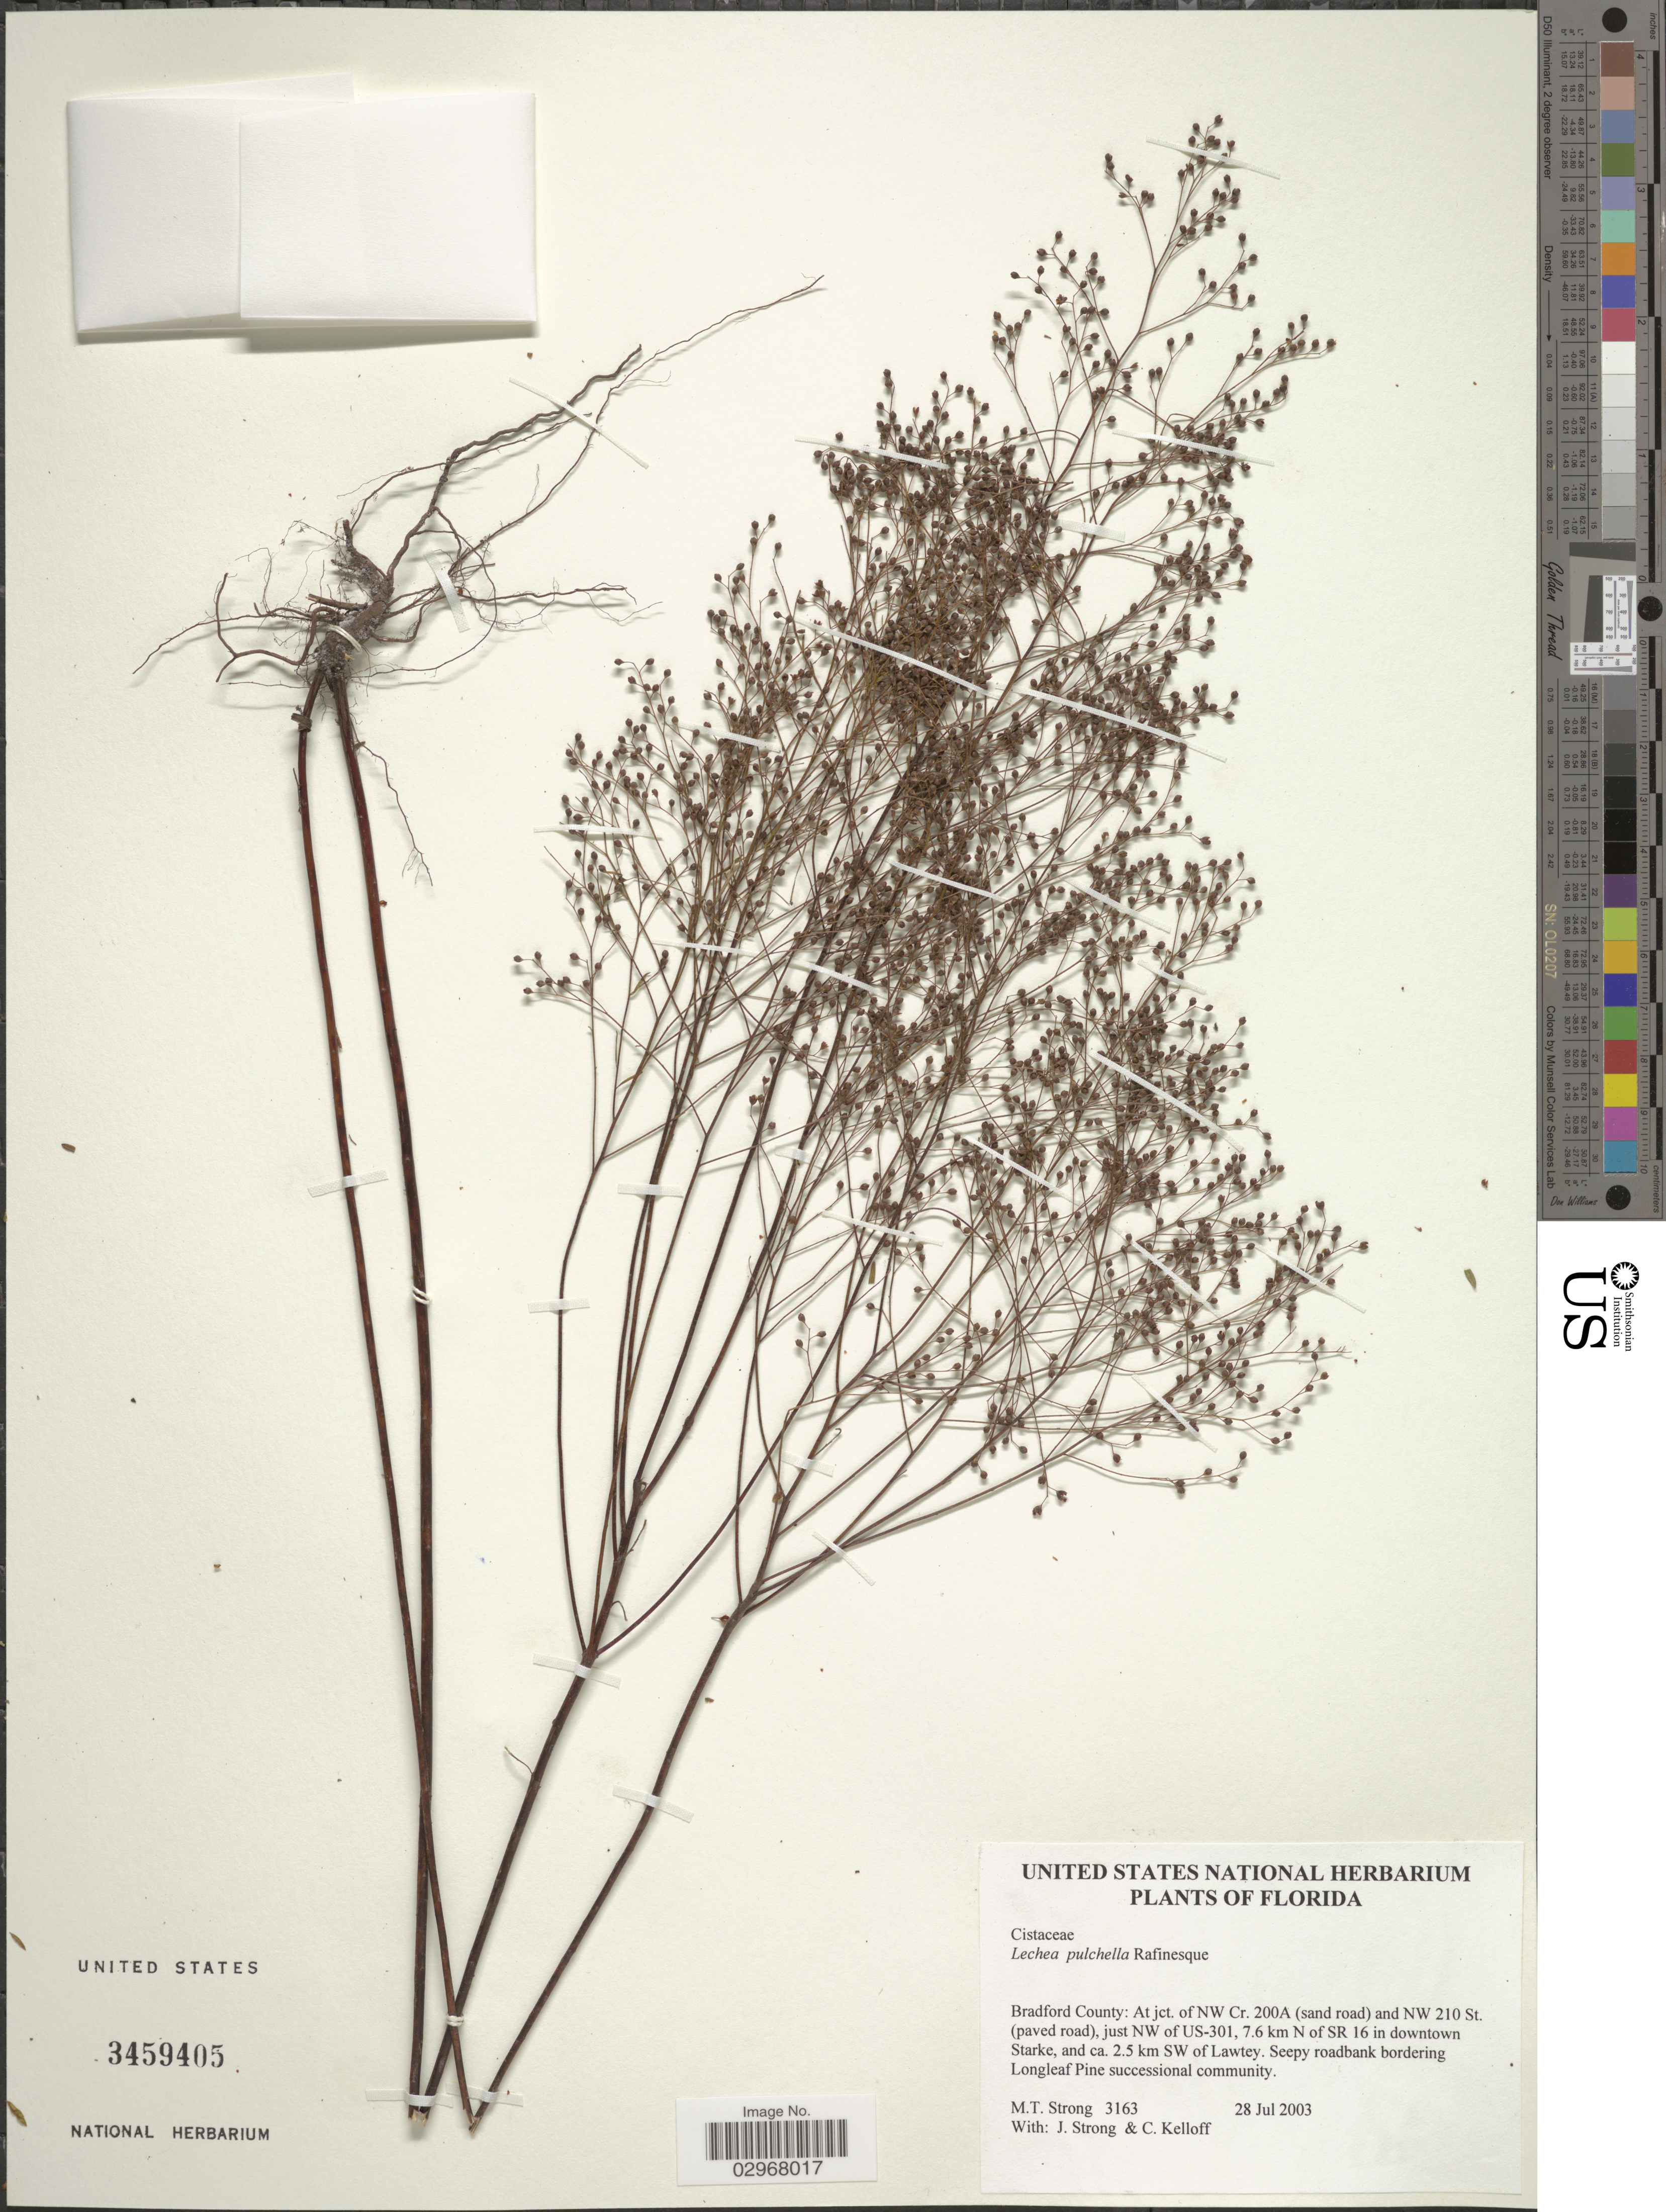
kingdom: Plantae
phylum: Tracheophyta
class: Magnoliopsida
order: Malvales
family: Cistaceae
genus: Lechea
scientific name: Lechea pulchella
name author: Raf.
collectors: M. T. Strong, J. Strong & C. L. Kelloff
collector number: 3163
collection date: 2003-07-28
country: United States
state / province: Florida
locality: Bradford County: At jct. of NW Cr. 200A (sand road) and NW 210 St. (paved road), just NW of US-301, 7.6 km N of SR 16 in downtown Starke, and ca. 2.5 km SW of Lawtey. Seepy roadbank bordering Longleaf Pine successional community.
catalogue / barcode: US 3459405